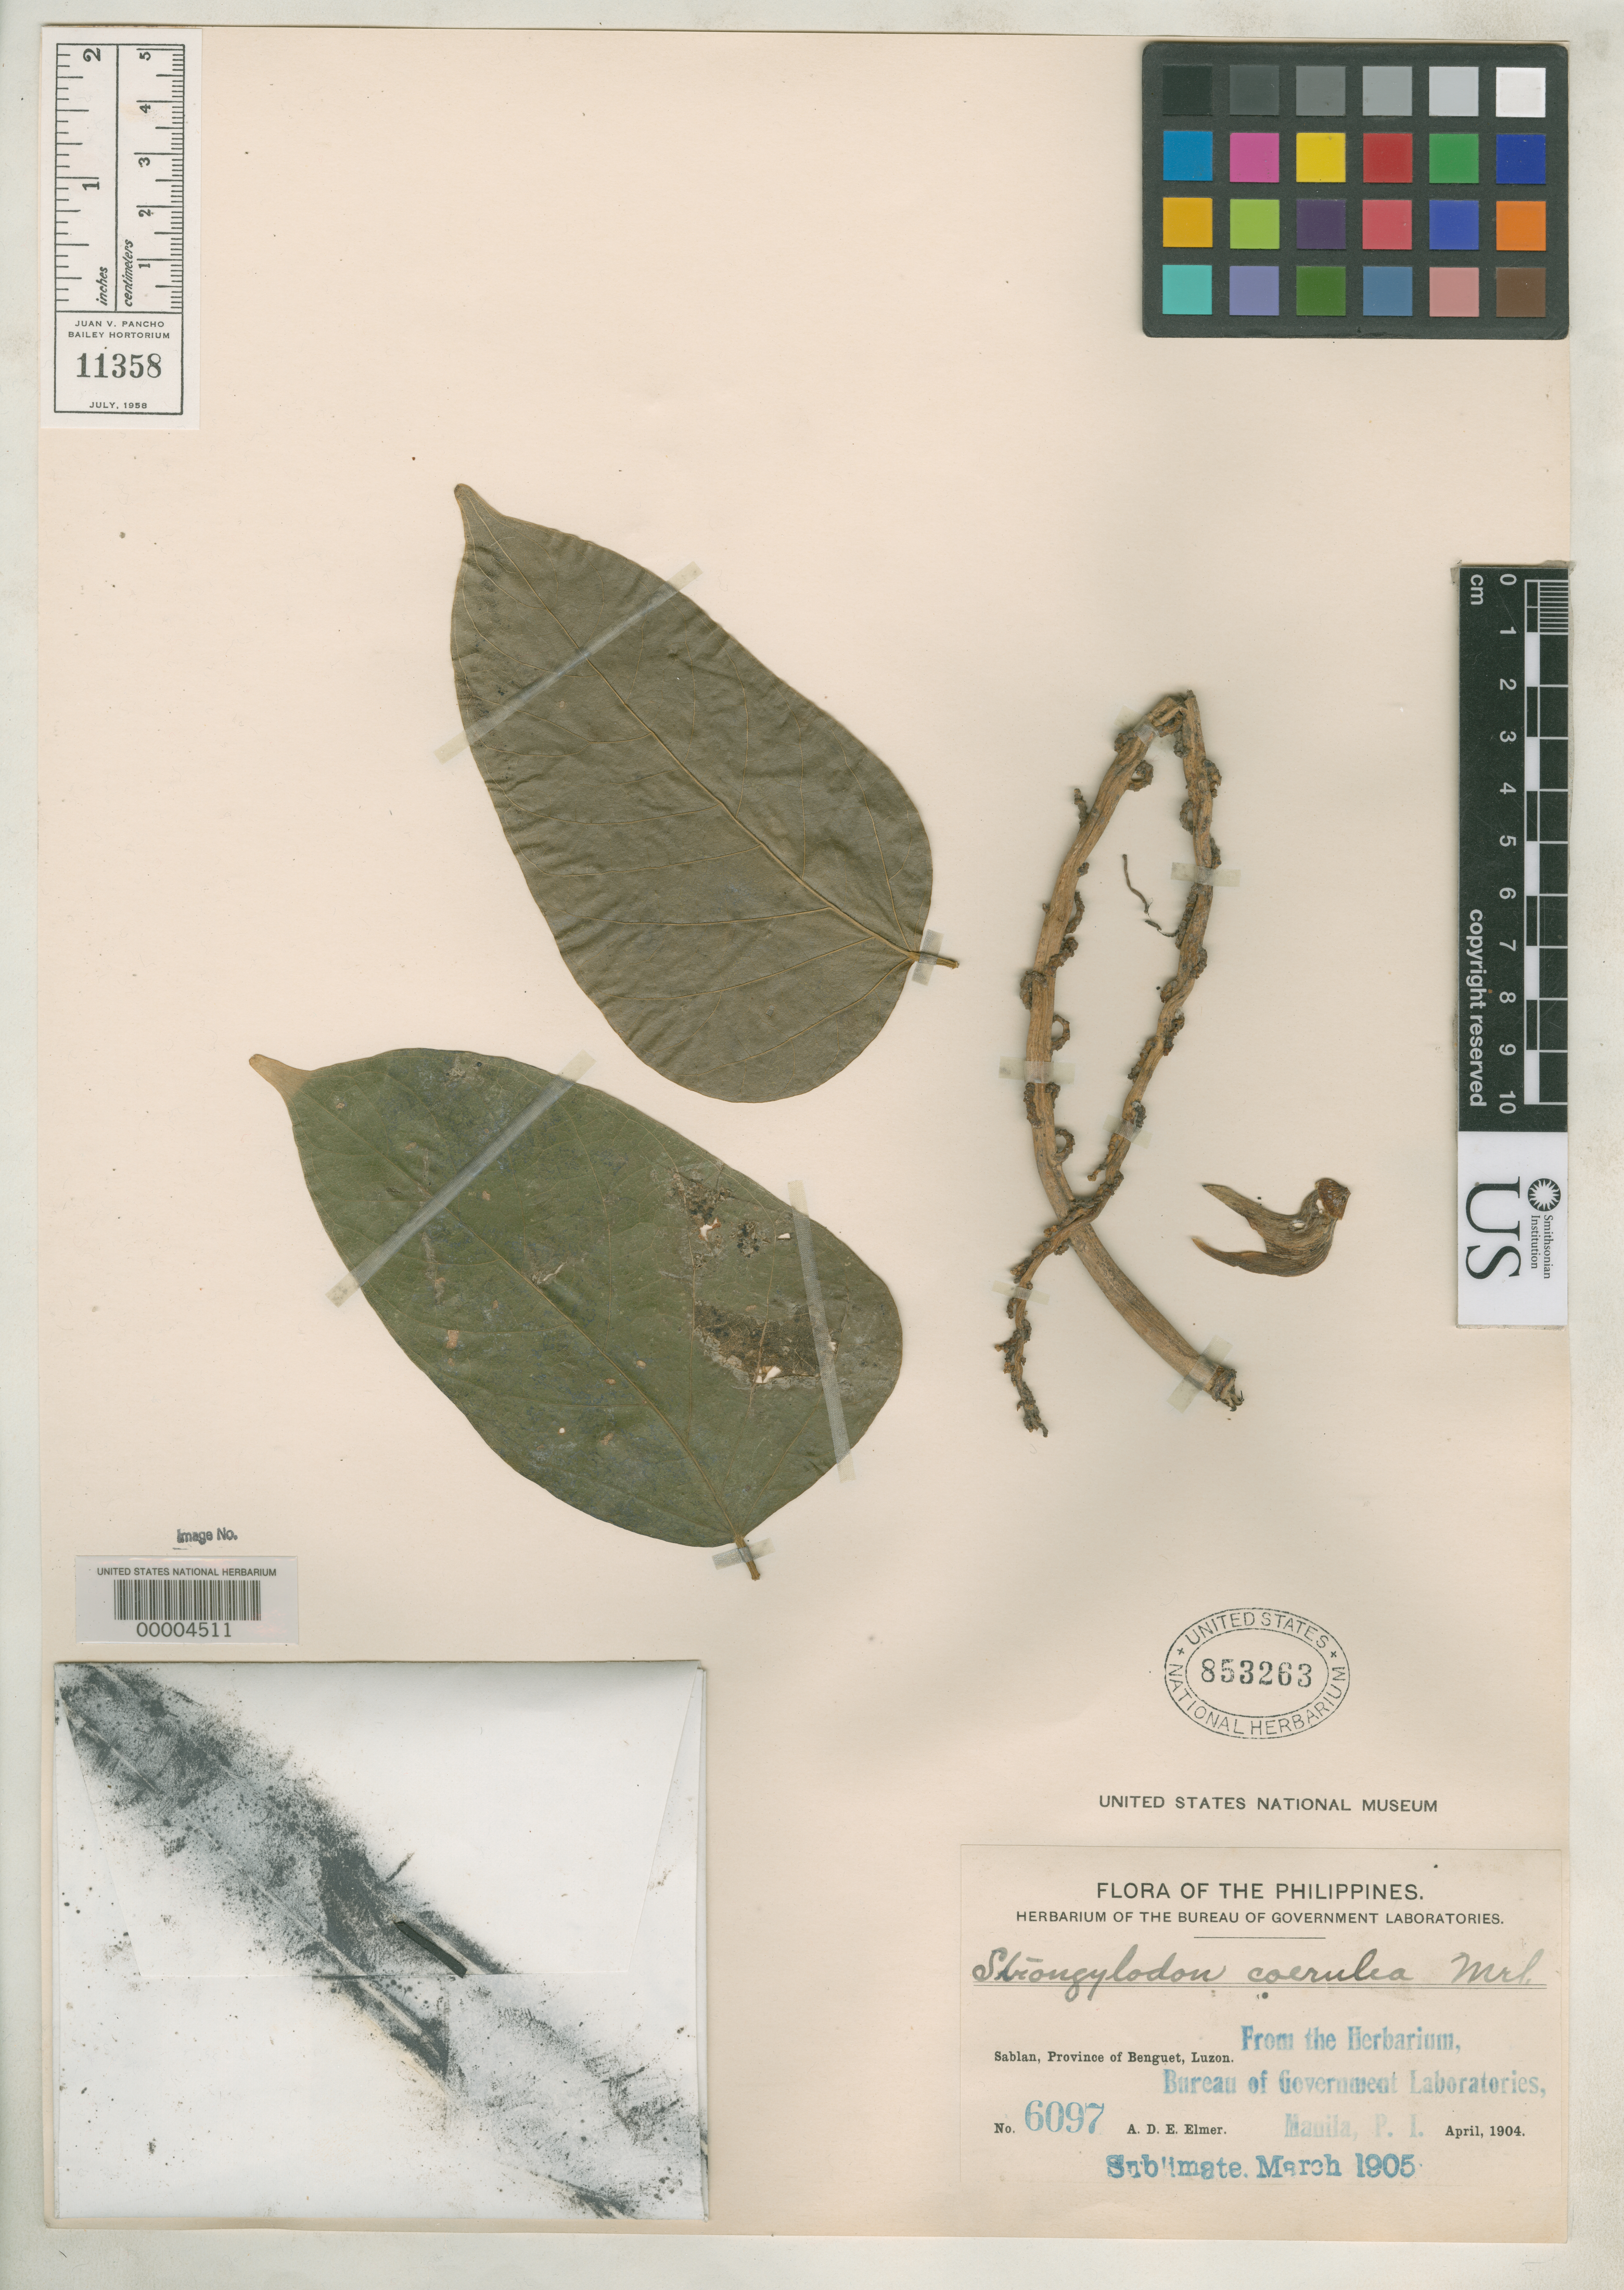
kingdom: Plantae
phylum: Tracheophyta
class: Magnoliopsida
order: Fabales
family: Fabaceae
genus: Strongylodon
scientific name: Strongylodon caerulea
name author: Merr.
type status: Isotype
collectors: A. D. E. Elmer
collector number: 6097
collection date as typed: Apr 1904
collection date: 1904-04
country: Philippines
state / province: Cordillera (Administrative Region)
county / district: Benguet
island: Luzon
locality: Sablan.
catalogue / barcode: US 853263